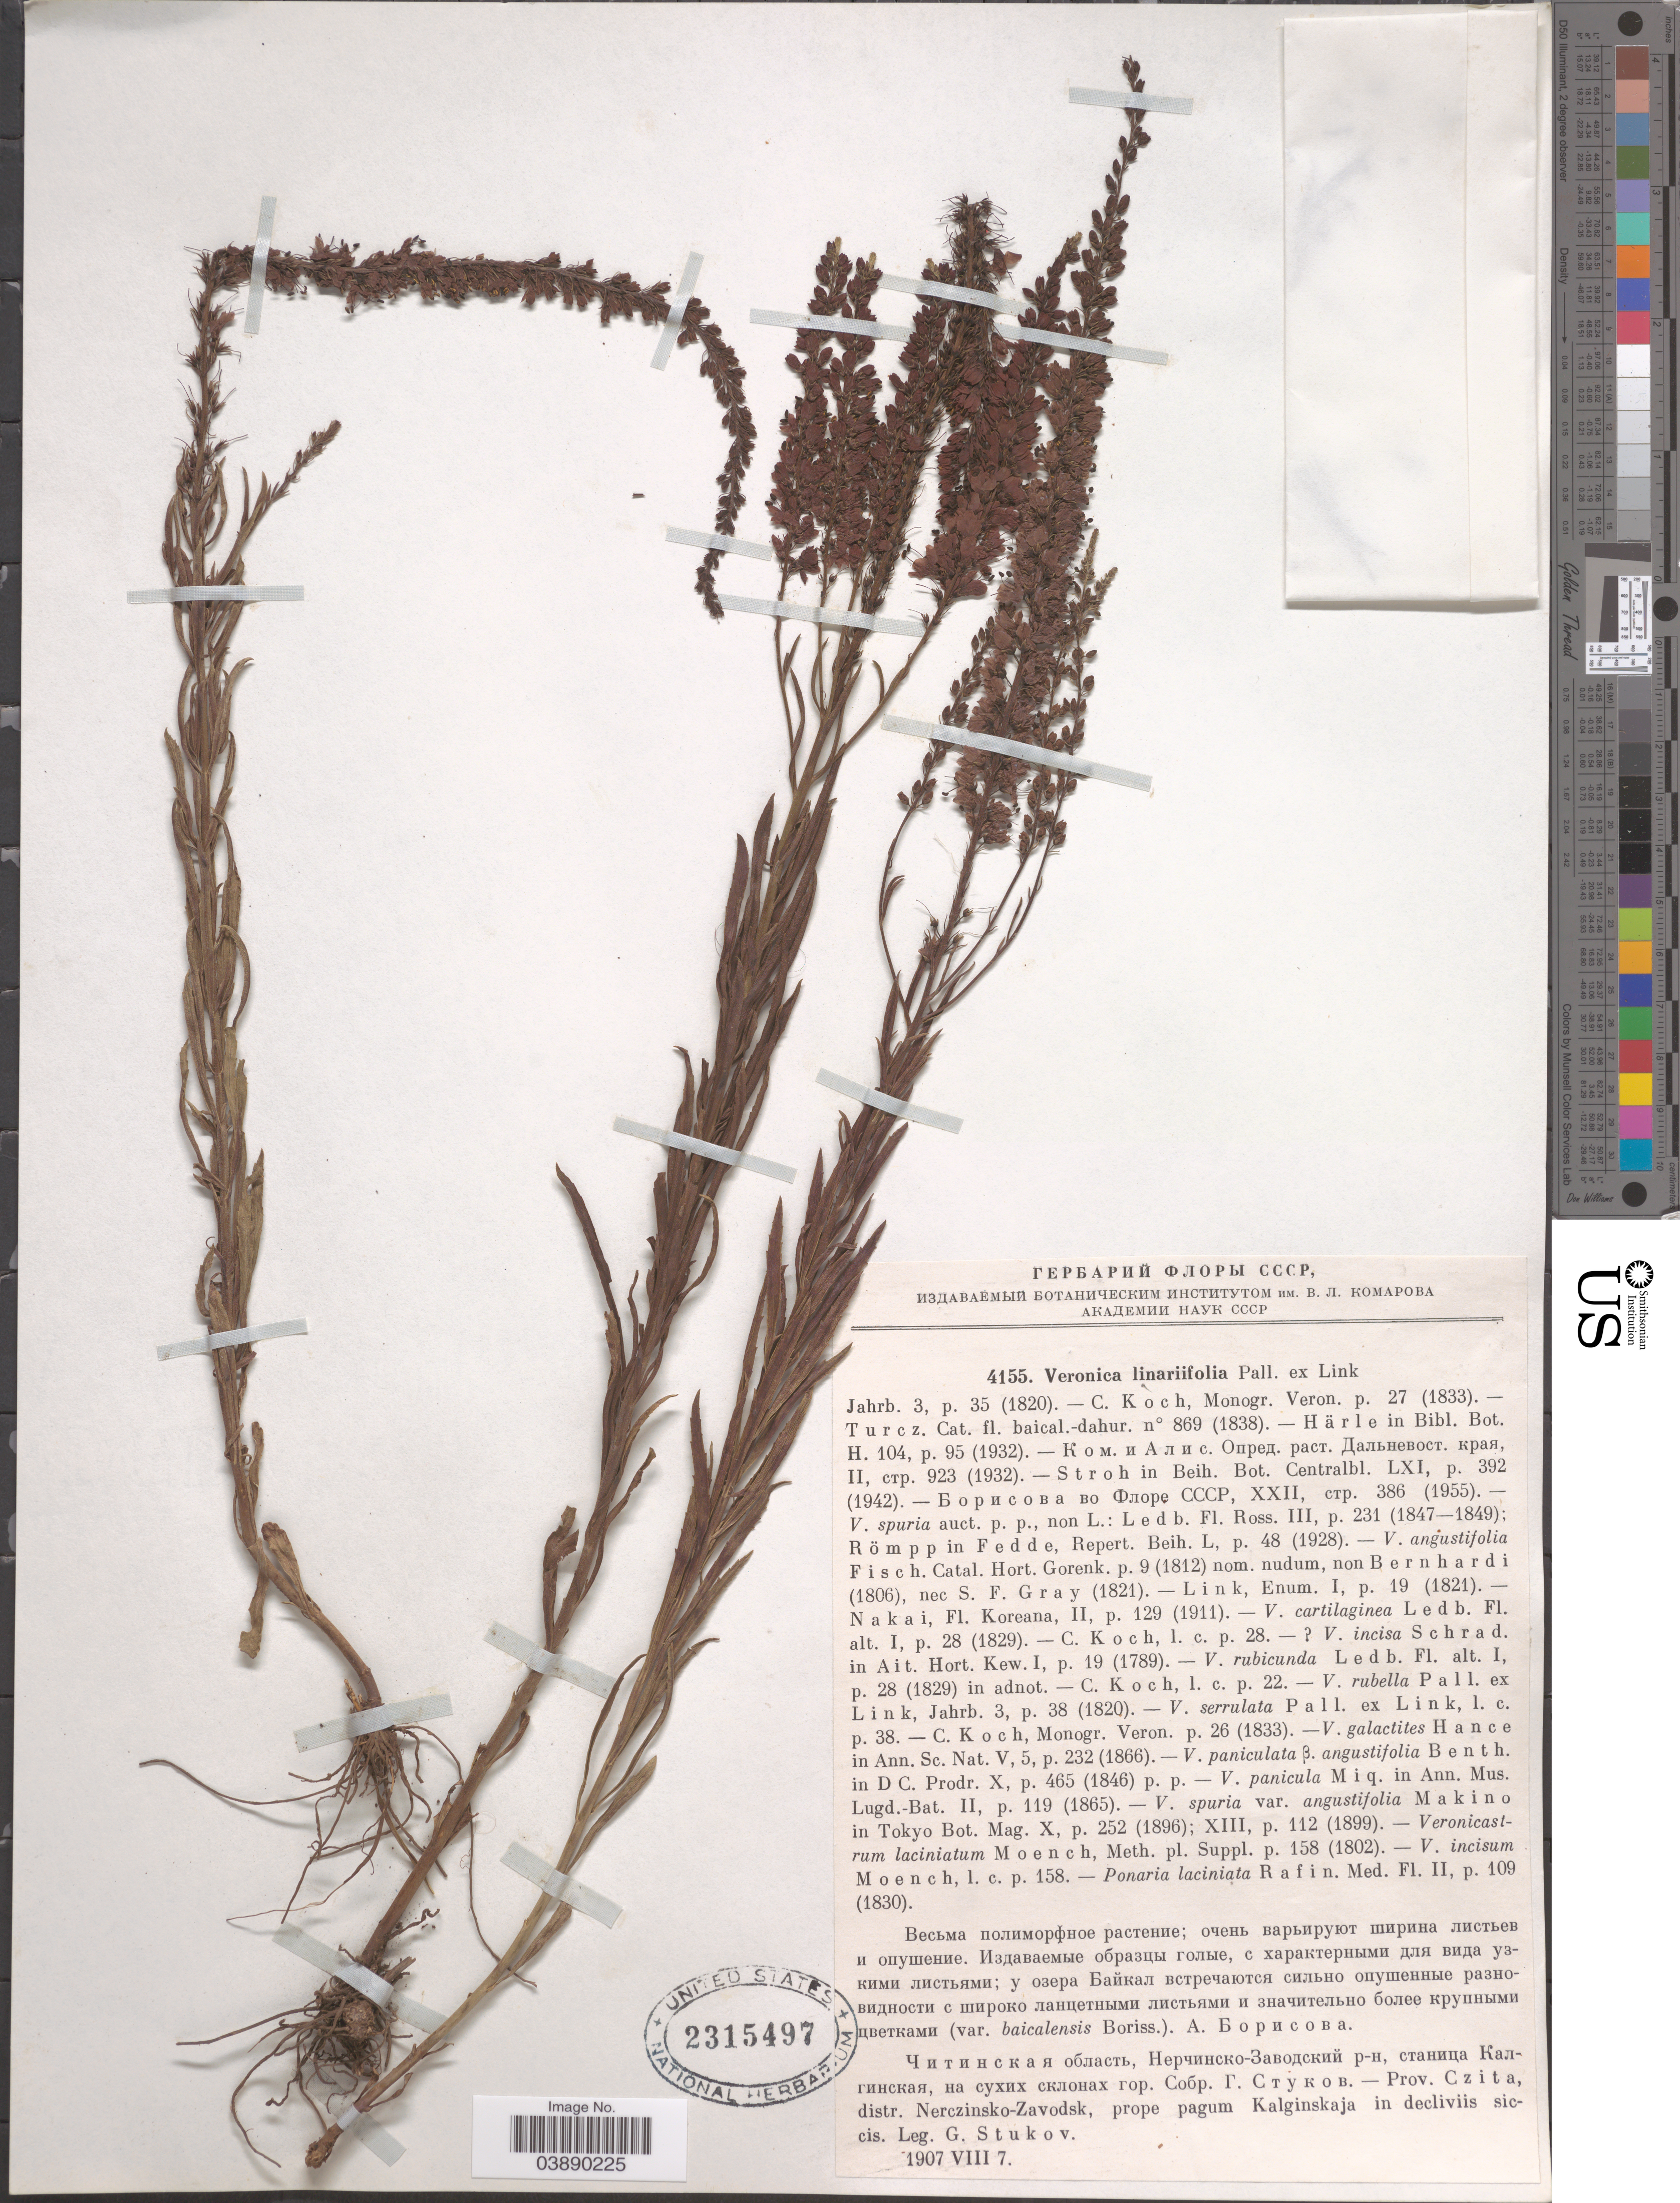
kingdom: Plantae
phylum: Tracheophyta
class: Magnoliopsida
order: Lamiales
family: Plantaginaceae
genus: Veronica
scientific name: Veronica linariifolia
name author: Pall. ex Link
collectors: G. Stukov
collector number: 4155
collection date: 1907-08-07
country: Russian Federation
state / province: Zabaykalsky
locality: X. Prov. Czita, distr. Nerczinsko-Zavodsk, prope pagum Kalginskaja in declivibus siccis.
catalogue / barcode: US 2315497